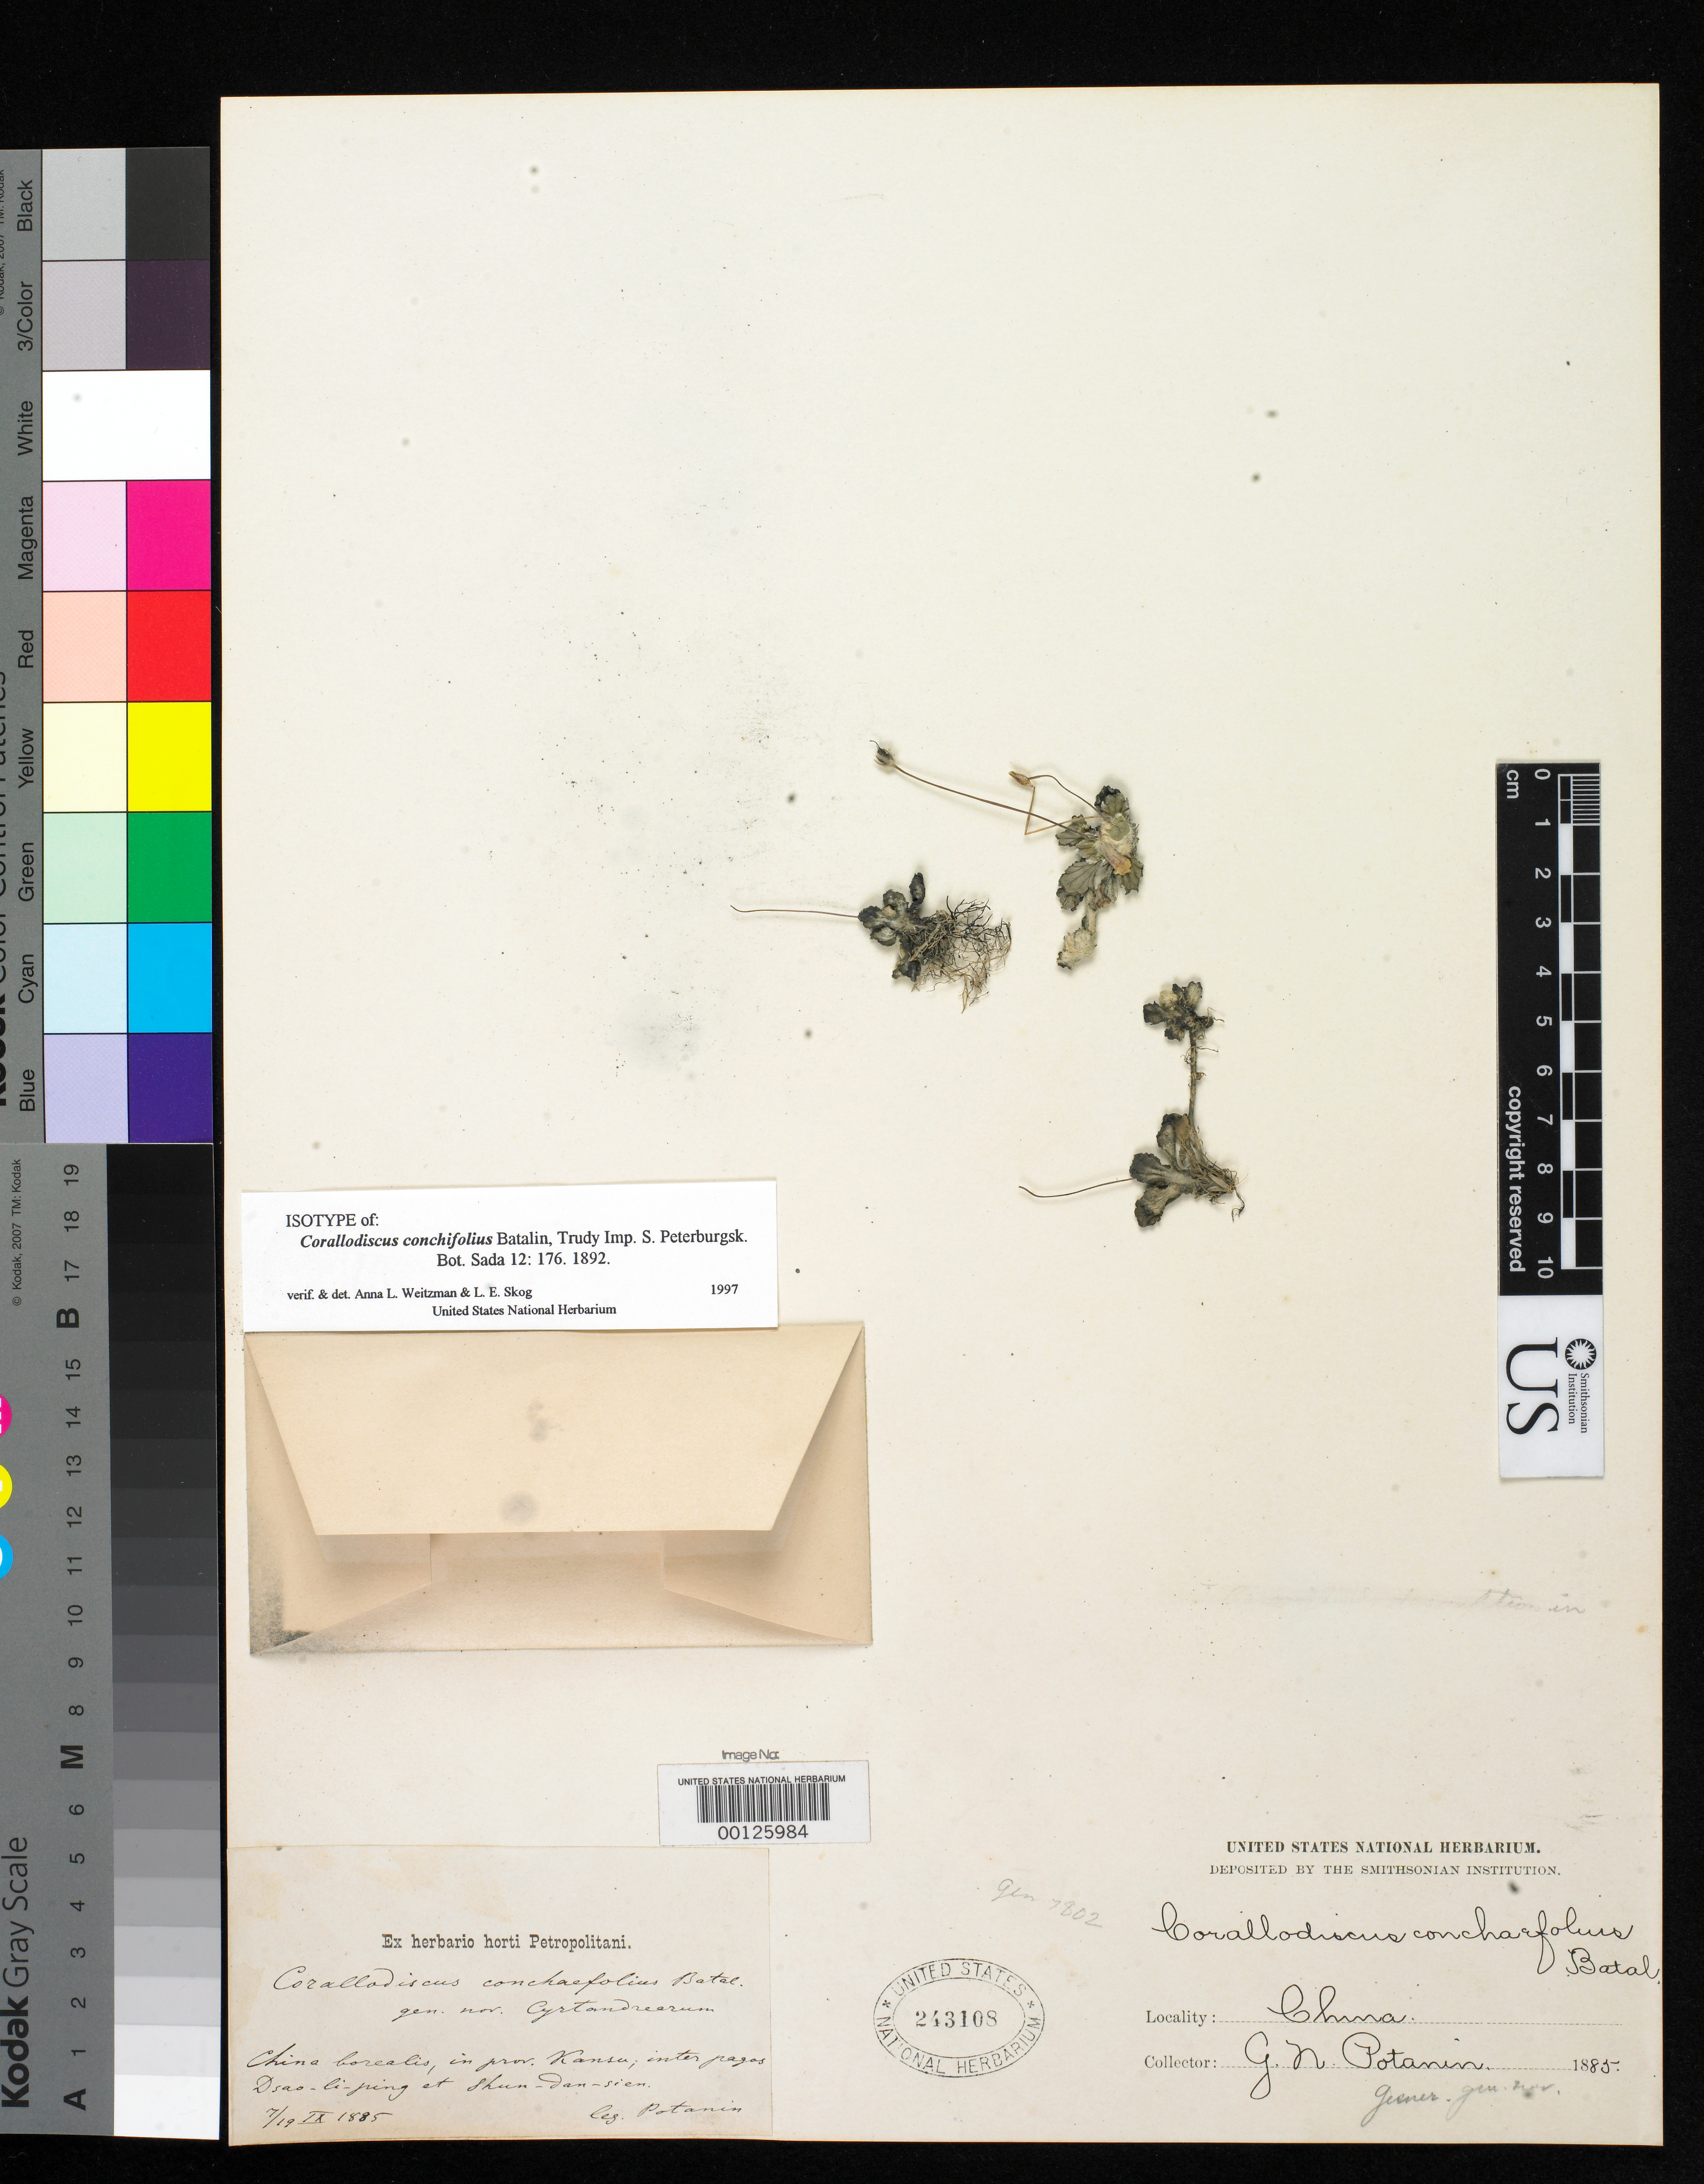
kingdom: Plantae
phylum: Tracheophyta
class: Magnoliopsida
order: Lamiales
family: Gesneriaceae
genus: Corallodiscus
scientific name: Corallodiscus conchaefolius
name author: Batalin in Engl. & Prantl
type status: Type Fragment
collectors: G. Potanin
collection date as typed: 07 Sep 1885 to 19 Sep 1885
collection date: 1885-09-07/1885-09-19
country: China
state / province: Gansu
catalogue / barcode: US 243108